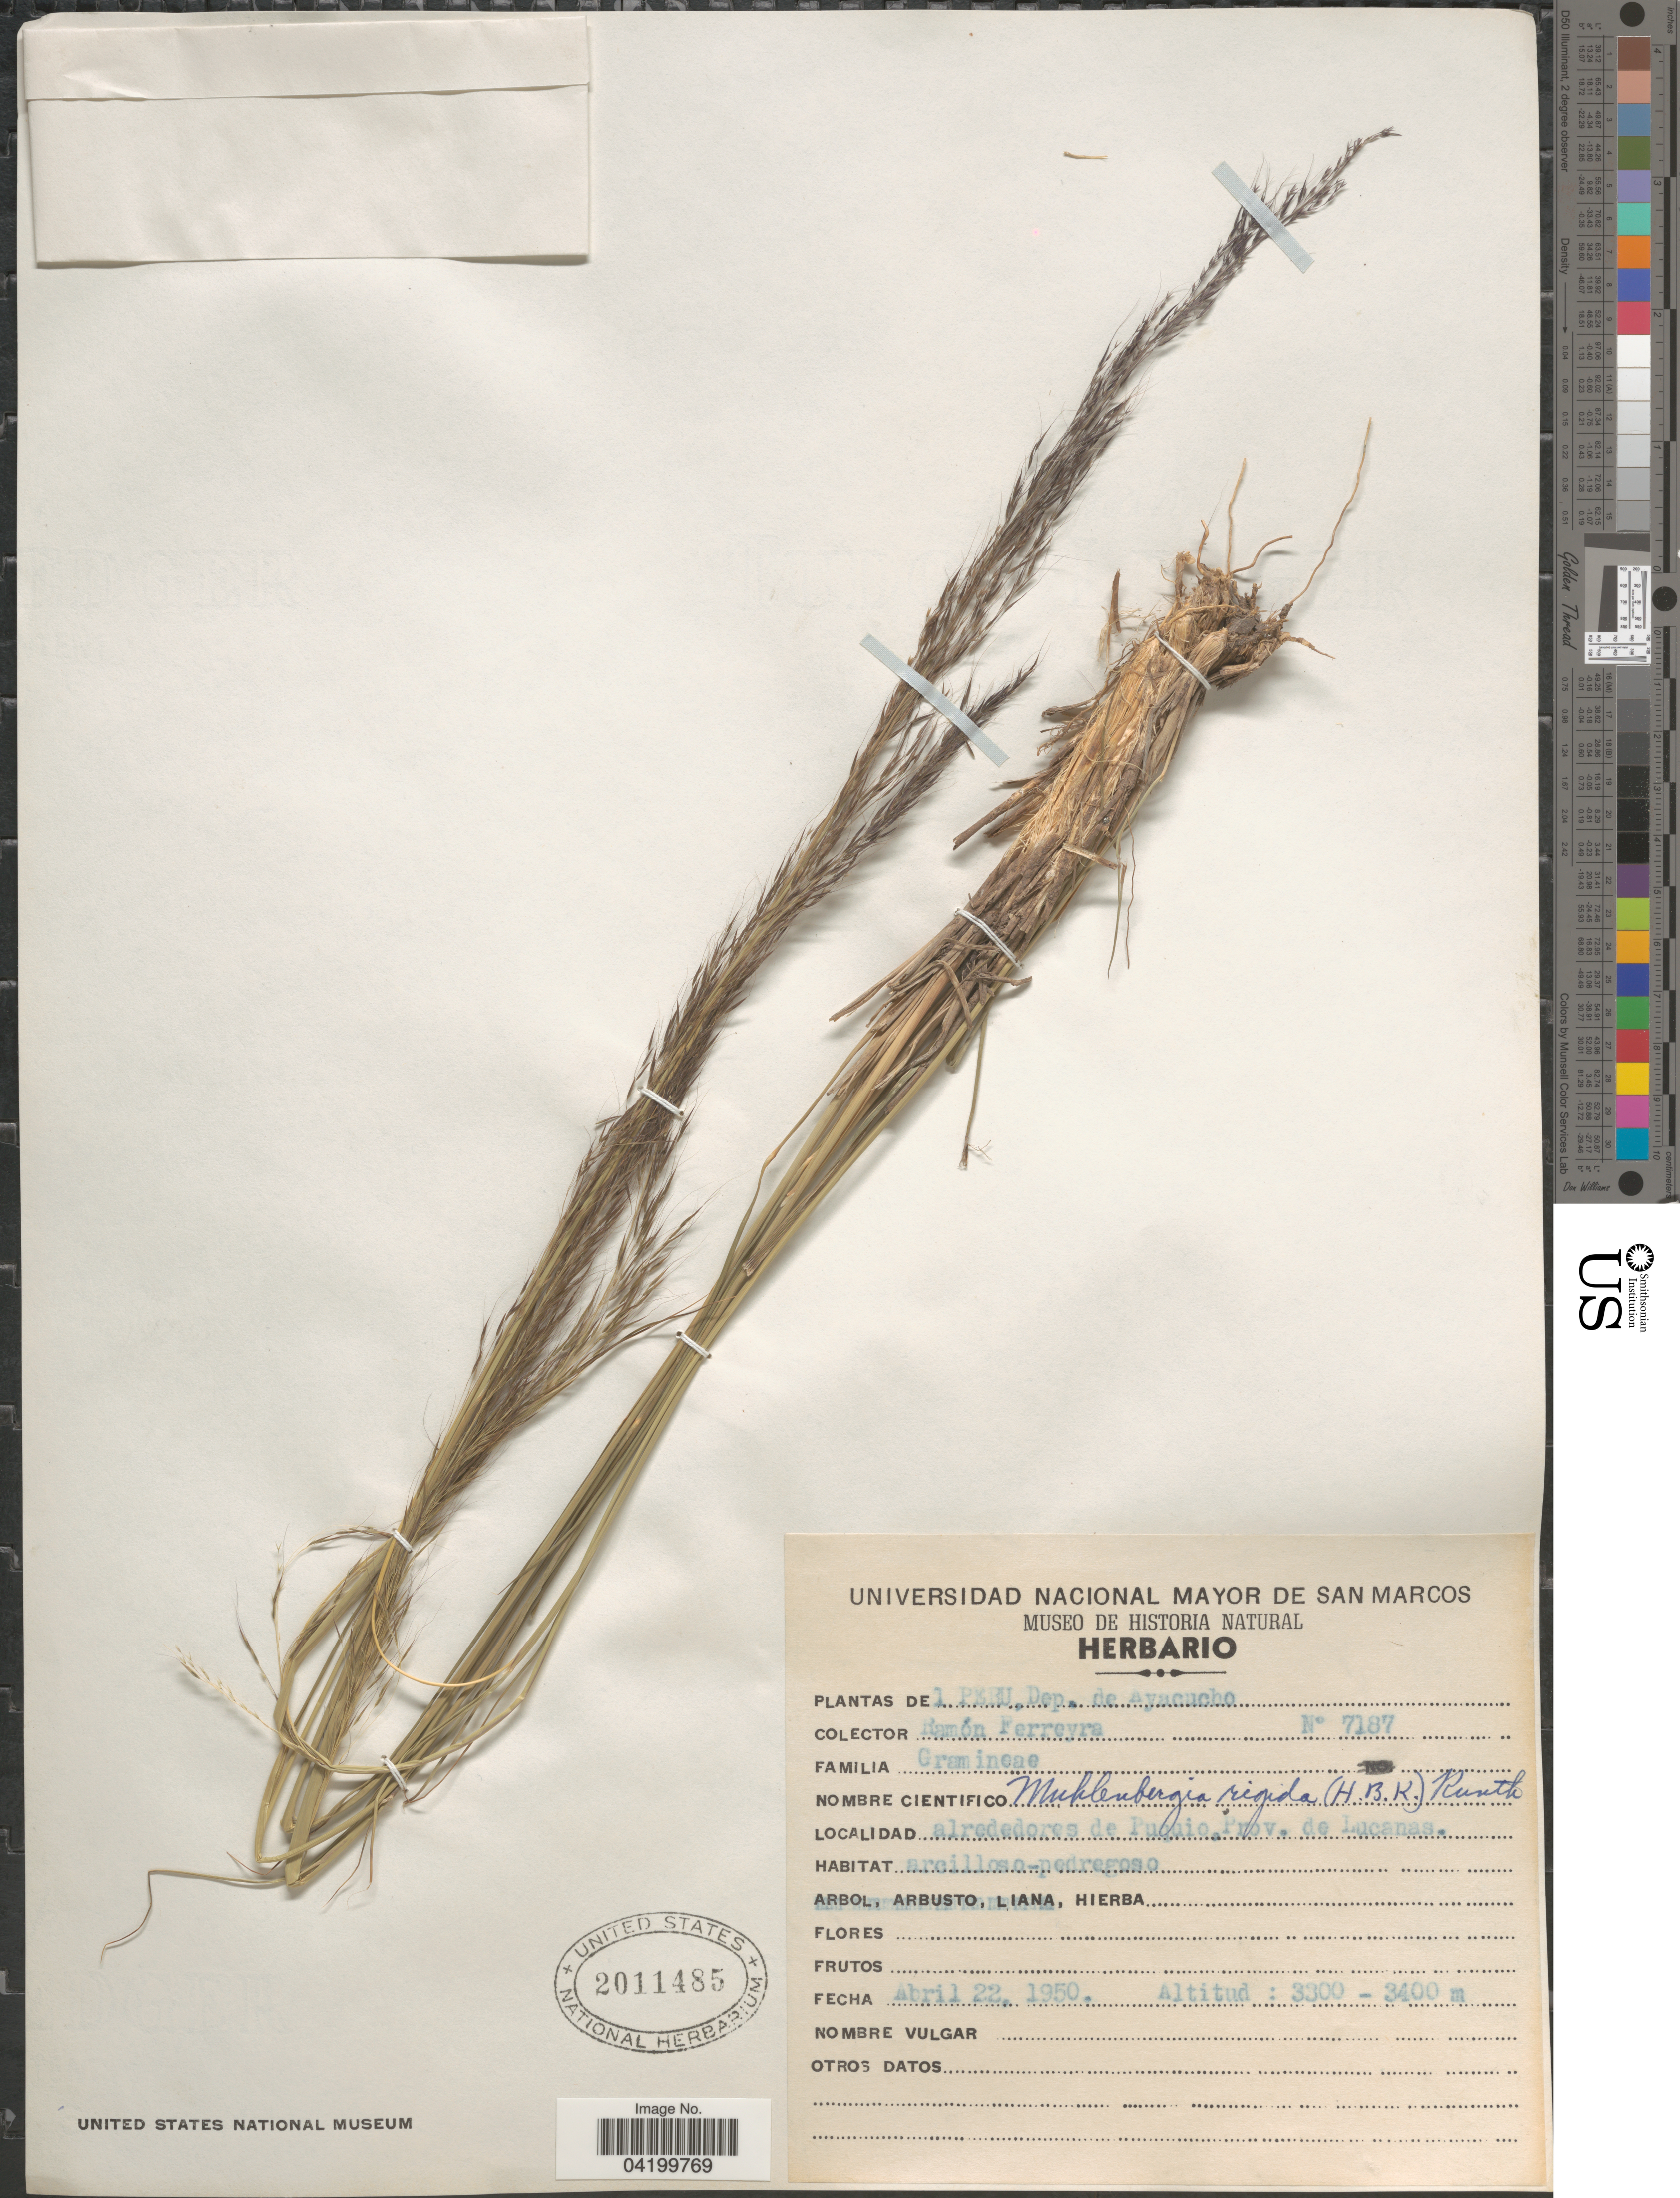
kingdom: Plantae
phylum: Tracheophyta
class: Liliopsida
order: Poales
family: Poaceae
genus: Muhlenbergia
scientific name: Muhlenbergia rigida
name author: (Kunth) Kunth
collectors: R. A. Ferreyra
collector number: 7187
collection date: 1950-04-22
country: Peru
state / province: Ayacucho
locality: Dep. de Ayacucho. Alrededores de Puquio. Prov. de Lucanas.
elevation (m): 3300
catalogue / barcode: US 2011485